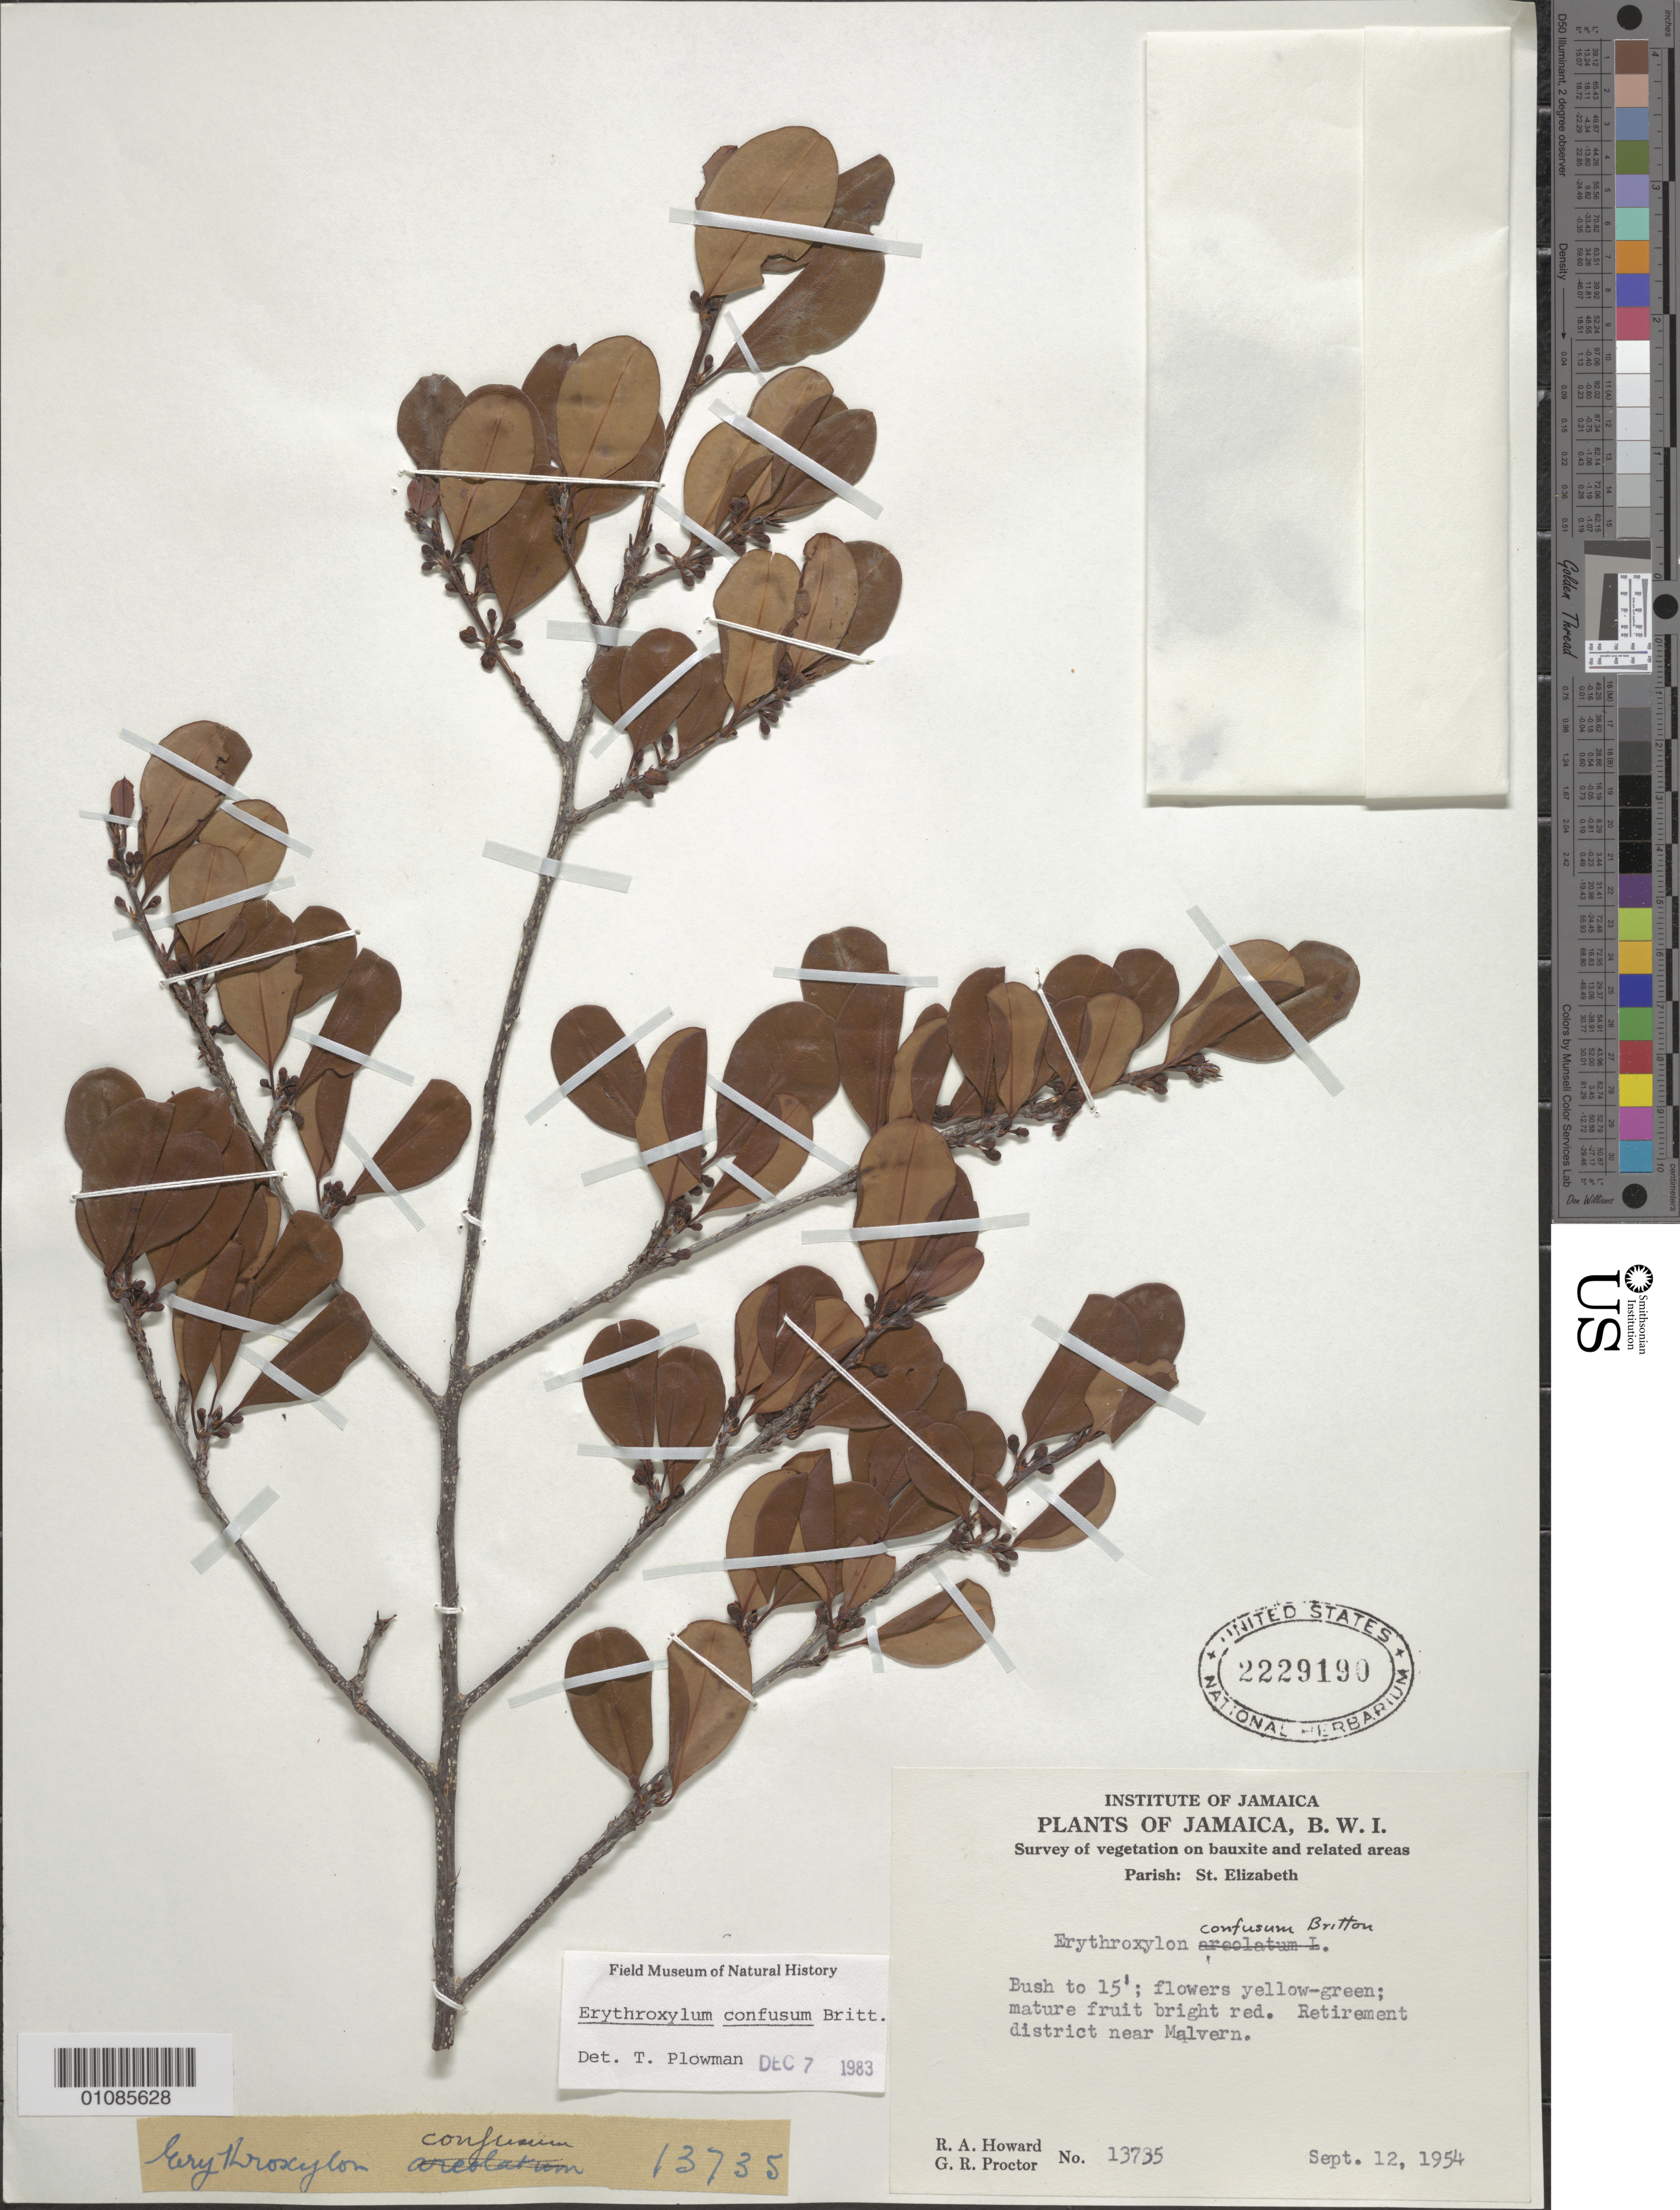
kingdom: Plantae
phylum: Tracheophyta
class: Magnoliopsida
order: Malpighiales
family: Erythroxylaceae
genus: Erythroxylum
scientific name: Erythroxylum confusum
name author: Britton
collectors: R. A. Howard & G. R. Proctor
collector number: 13735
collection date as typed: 12 Sep 1954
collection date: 1954-09-12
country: Jamaica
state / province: Saint Elizabeth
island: Jamaica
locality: District near Malvern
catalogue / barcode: US 2229190